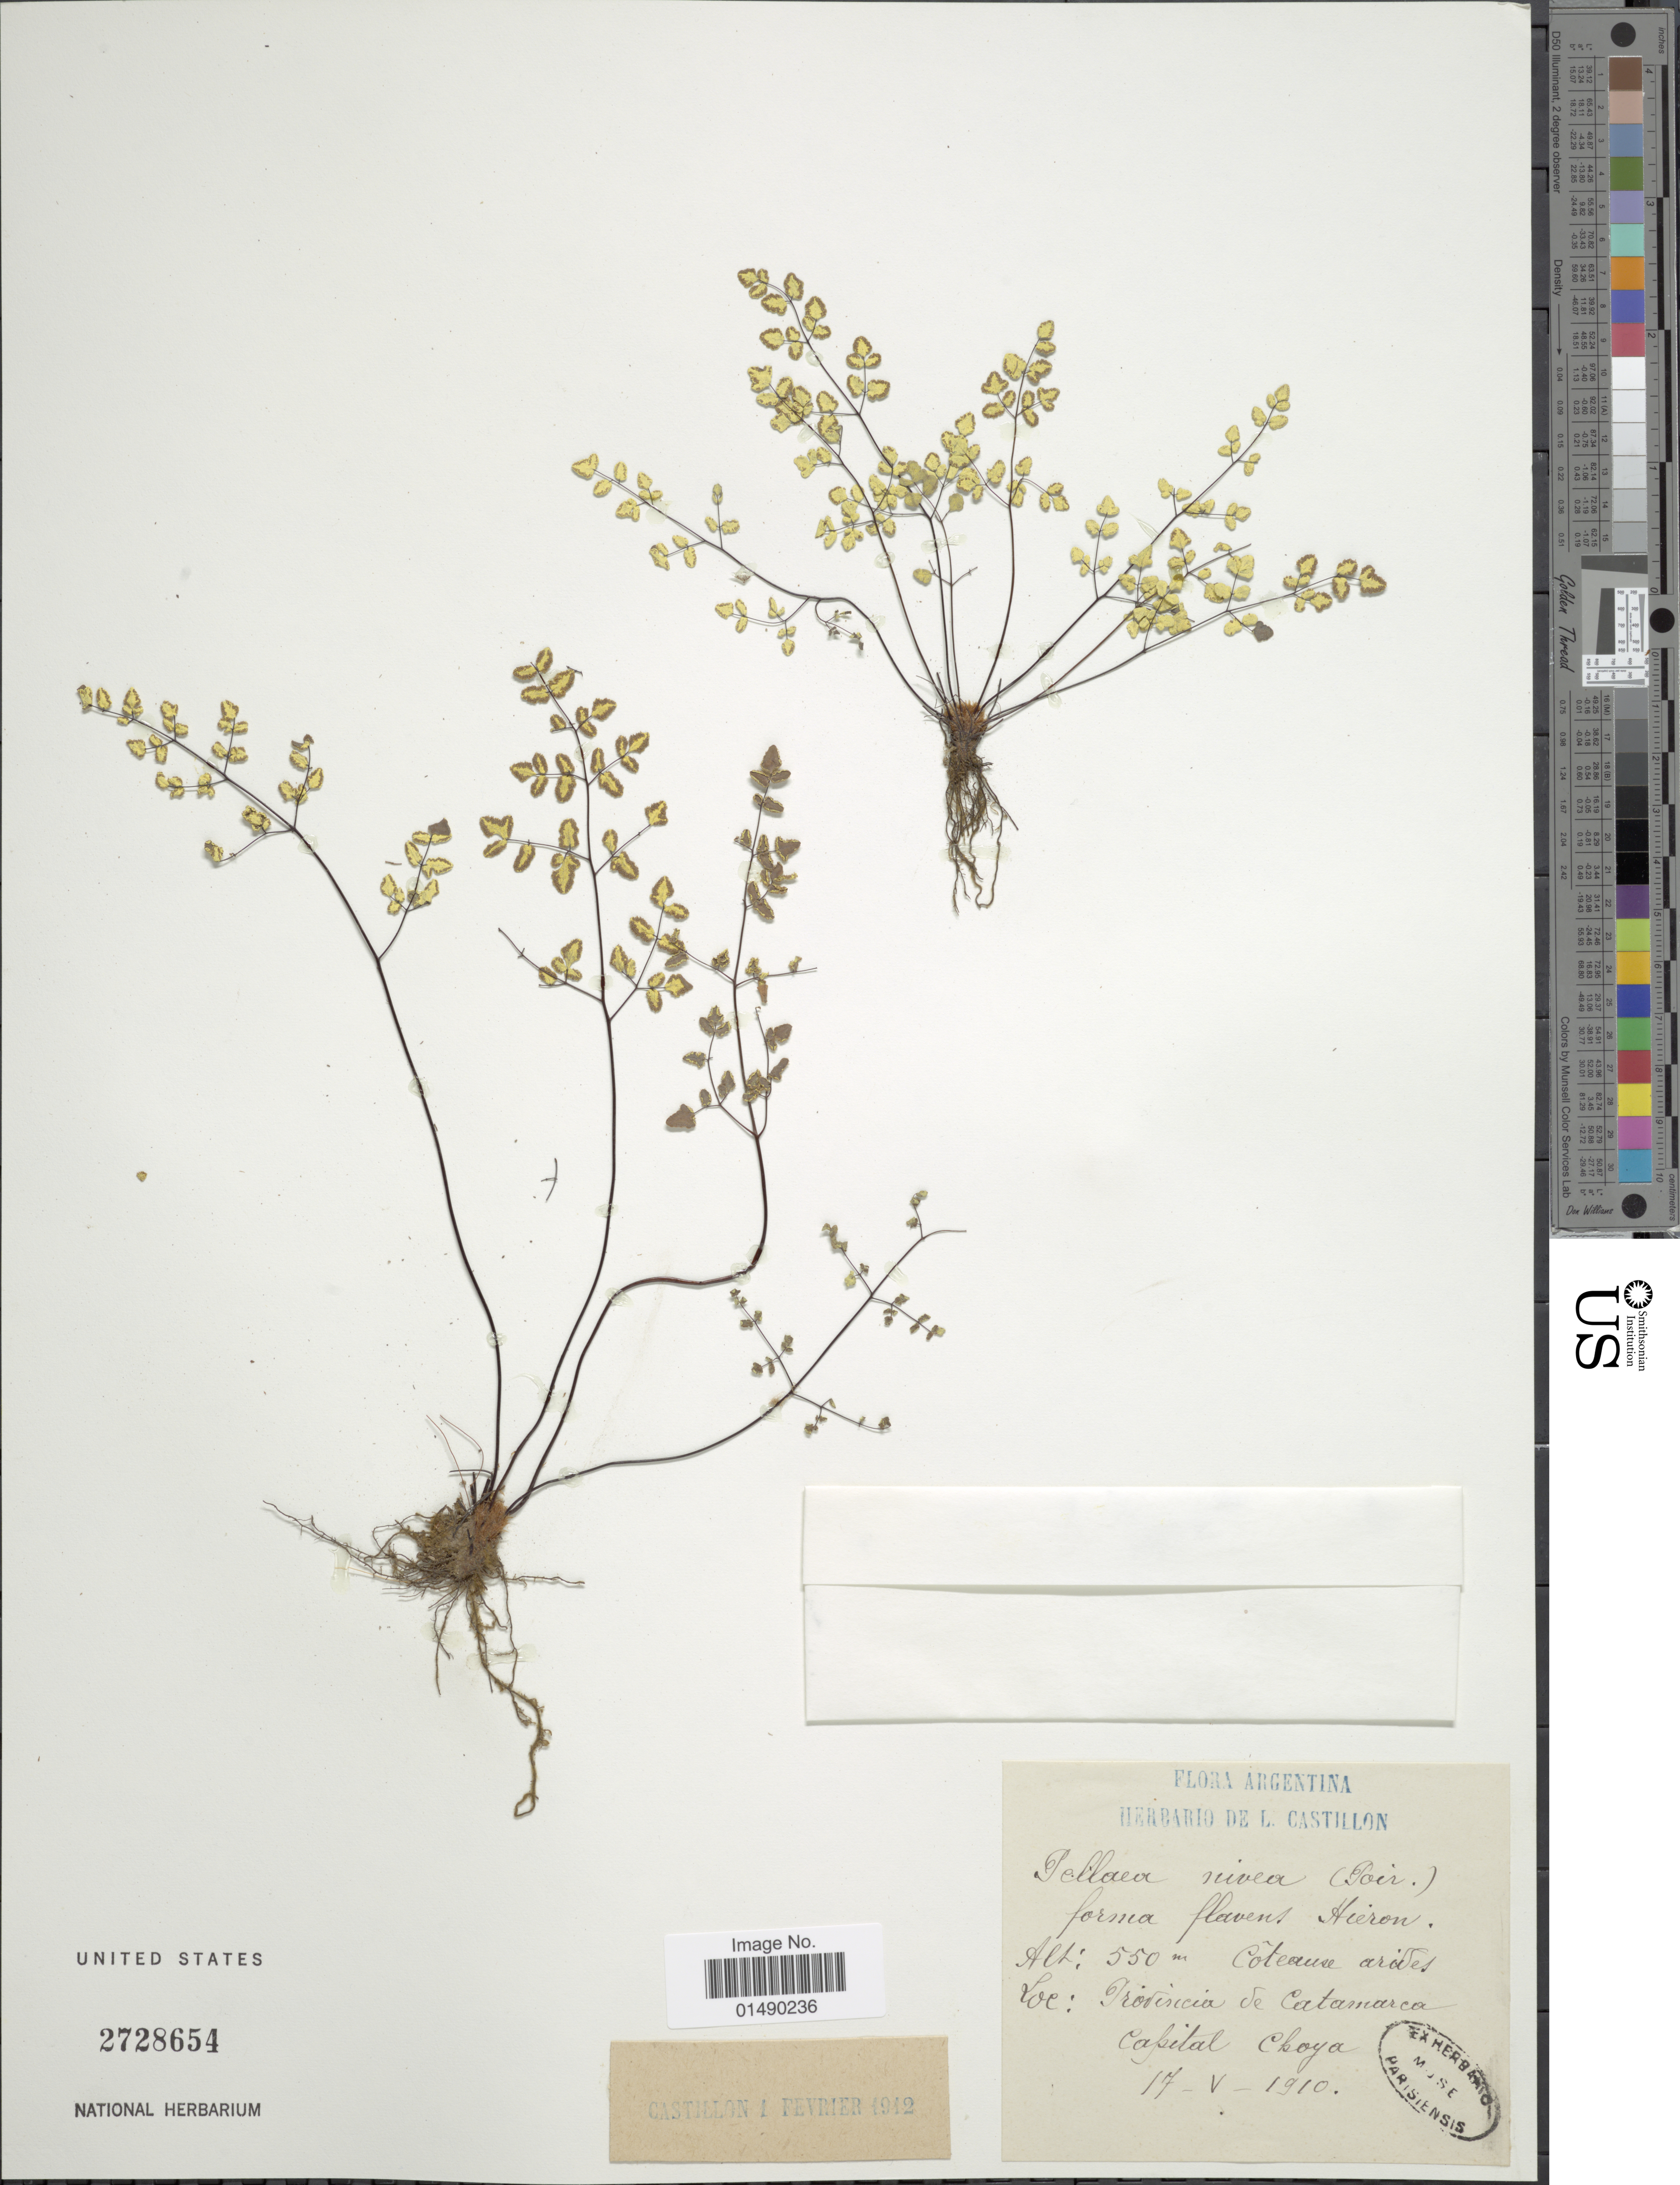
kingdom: Plantae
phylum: Tracheophyta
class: Polypodiopsida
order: Polypodiales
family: Pteridaceae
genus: Argyrochosma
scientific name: Argyrochosma nivea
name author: (Poir.) Windham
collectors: ex herb. L. Castillon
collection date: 1910-05-17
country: Argentina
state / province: Catamarca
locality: Argentina, Provincia de Catamarca, capital Choya.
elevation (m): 550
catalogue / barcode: US 2728654